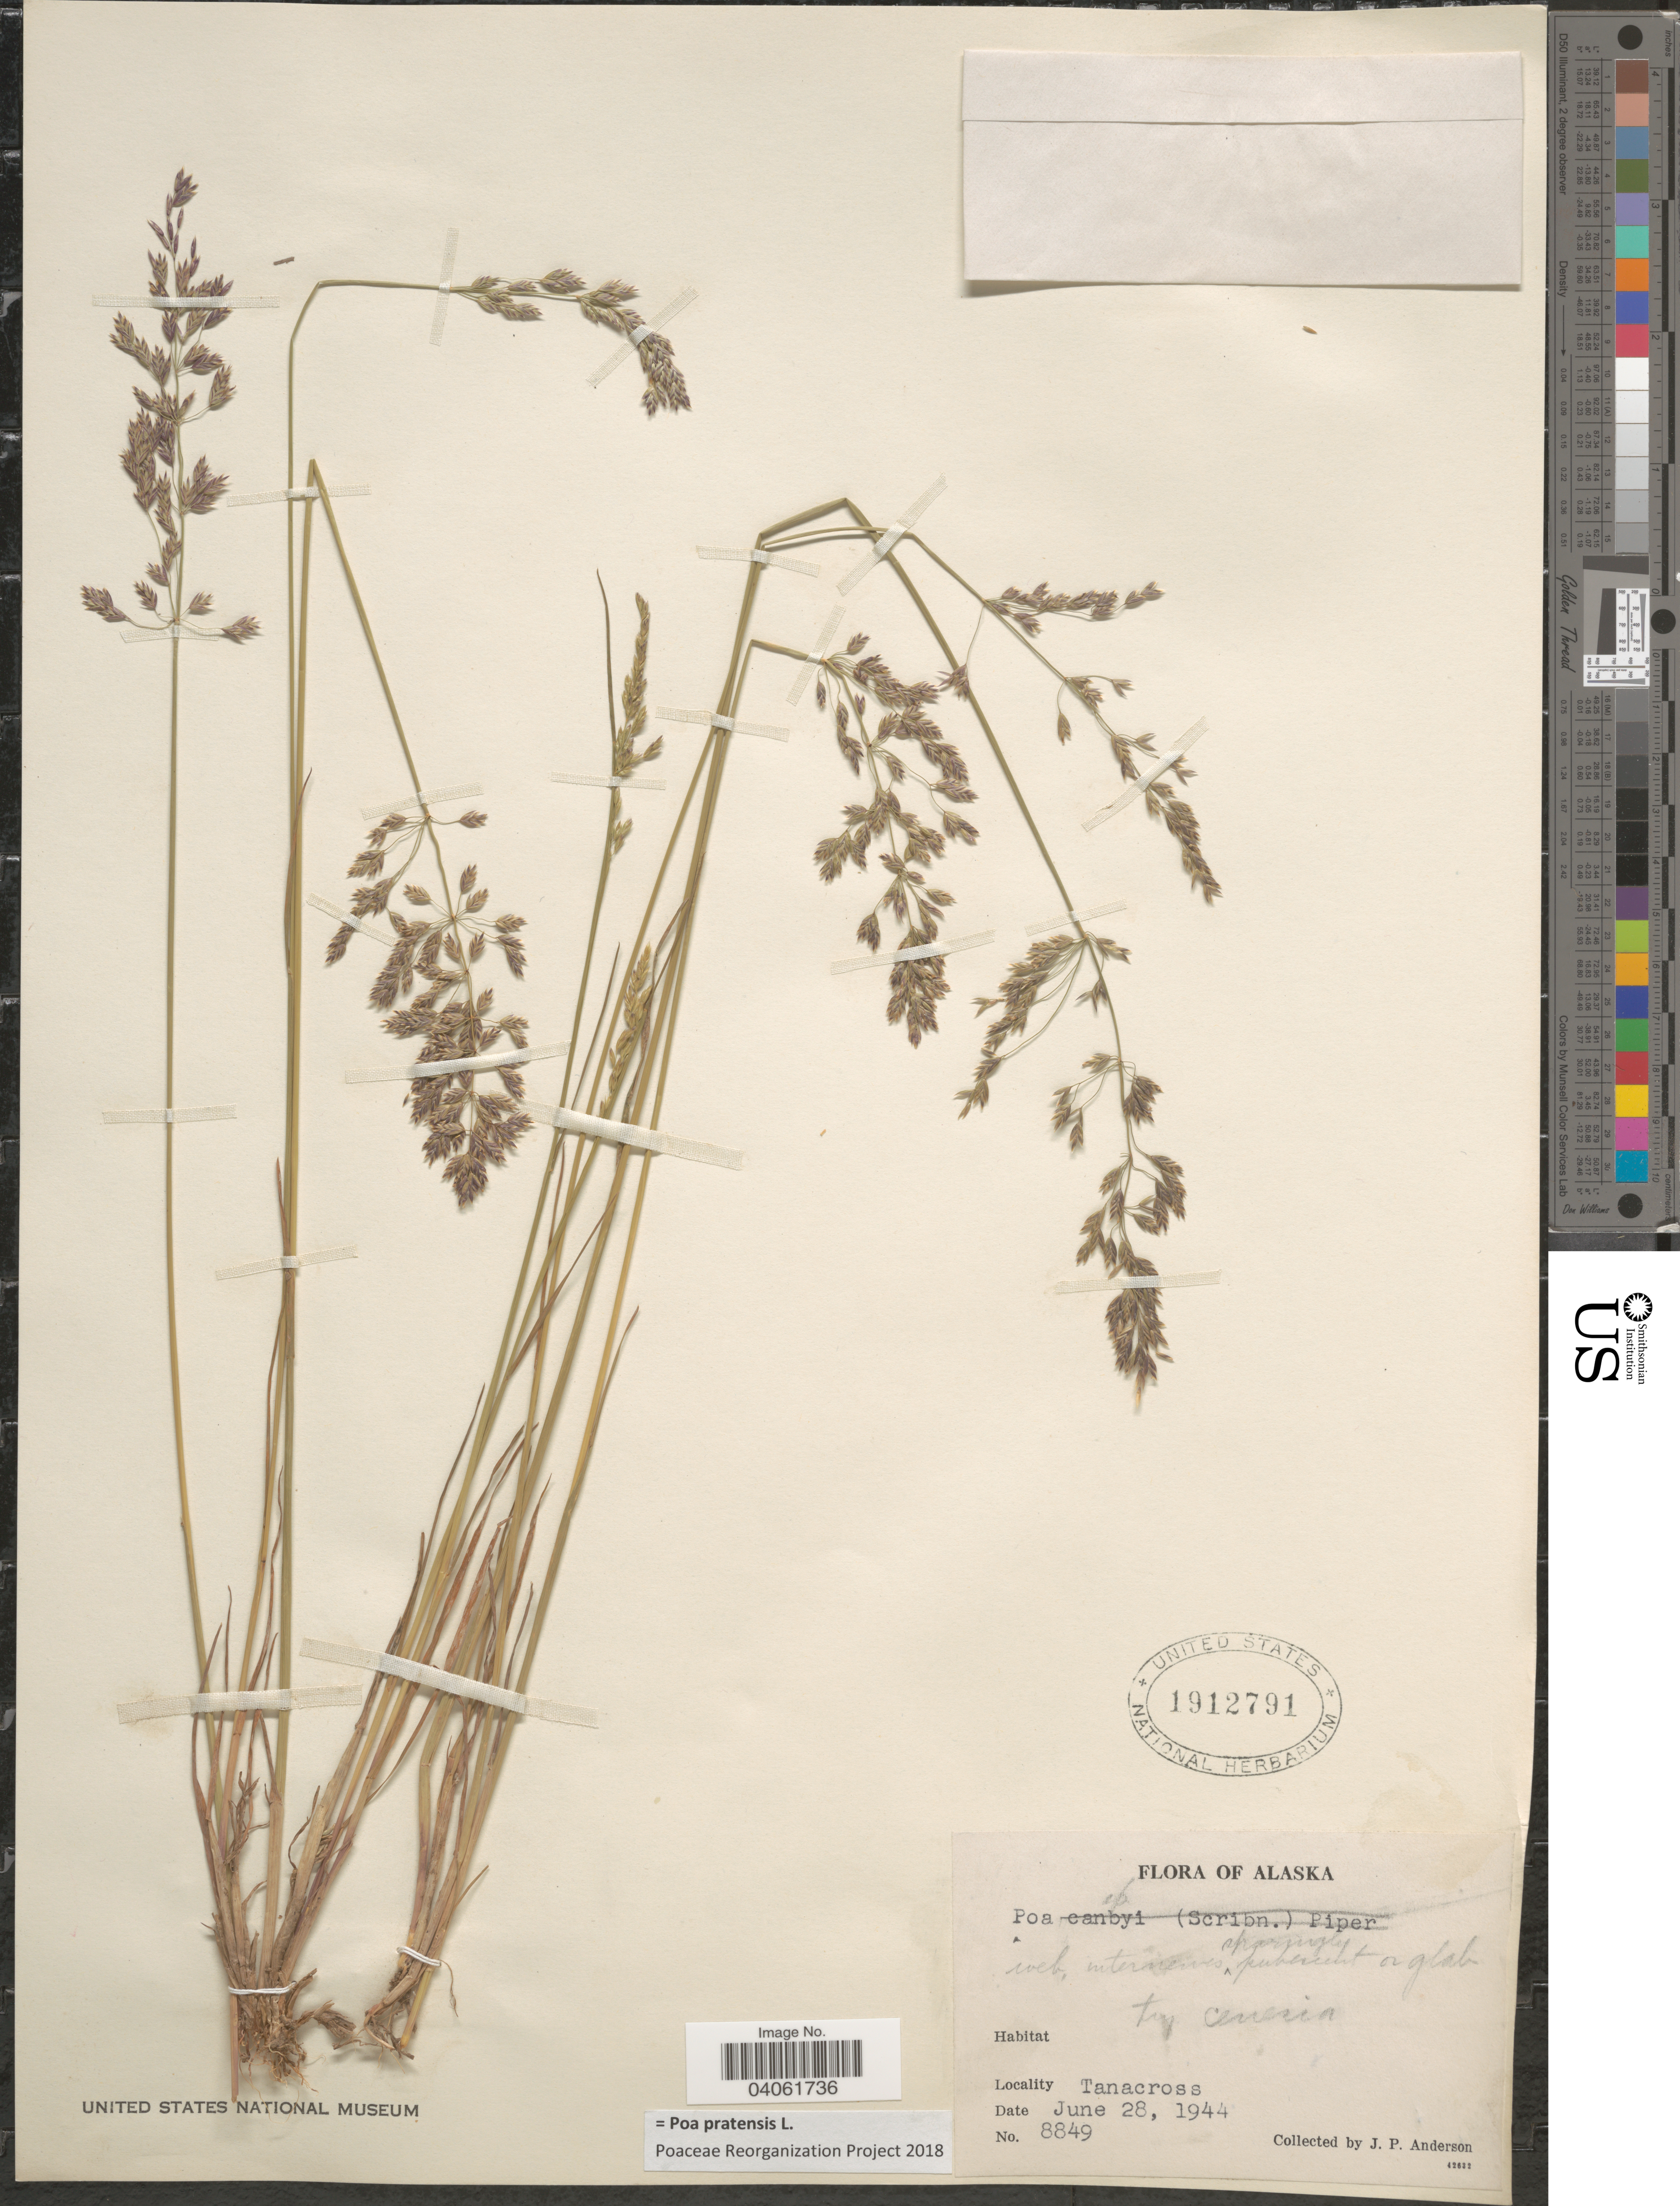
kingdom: Plantae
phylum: Tracheophyta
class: Liliopsida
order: Poales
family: Poaceae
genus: Poa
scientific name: Poa pratensis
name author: L.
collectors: J. P. Anderson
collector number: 8849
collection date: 1944-06-28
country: United States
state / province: Alaska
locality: Tanacross.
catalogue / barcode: US 1912791